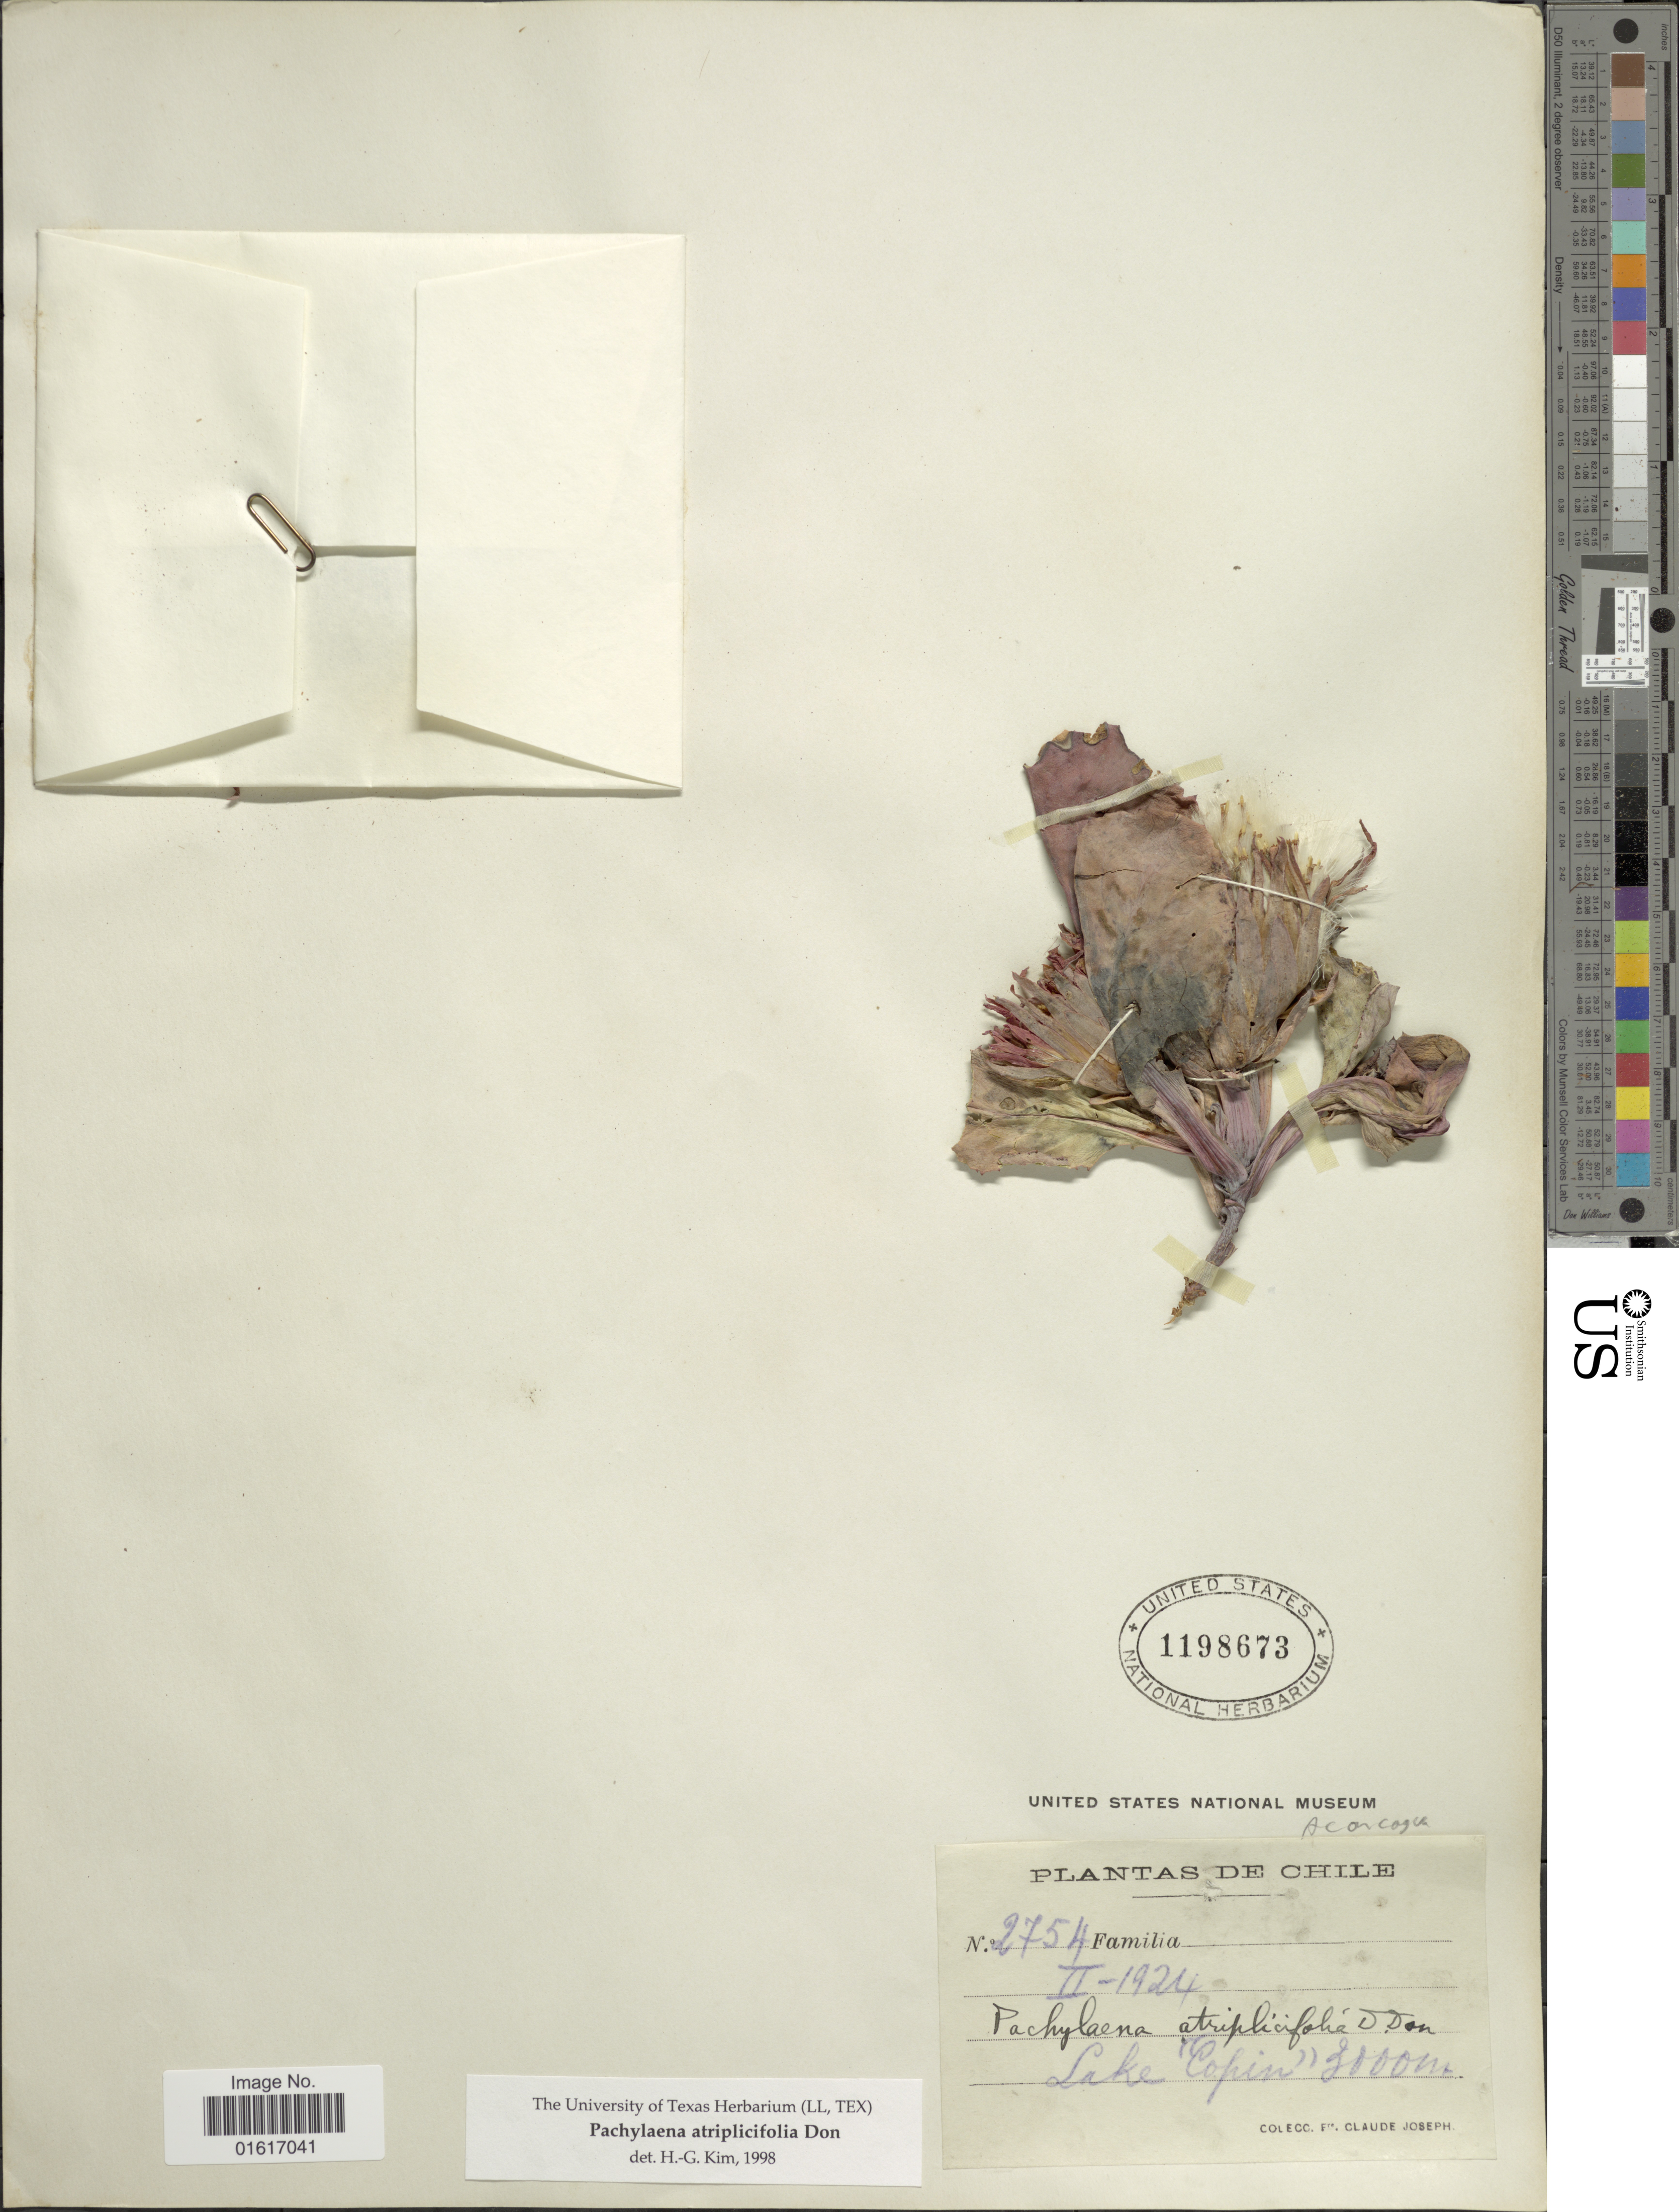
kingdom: Plantae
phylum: Tracheophyta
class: Magnoliopsida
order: Asterales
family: Asteraceae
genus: Pachylaena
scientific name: Pachylaena atriplicifolia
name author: D. Don ex Arn.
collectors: Bro. Claude-Joseph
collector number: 2754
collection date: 1924-02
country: Chile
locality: Lake "Copin"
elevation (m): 9000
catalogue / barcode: US 1198673